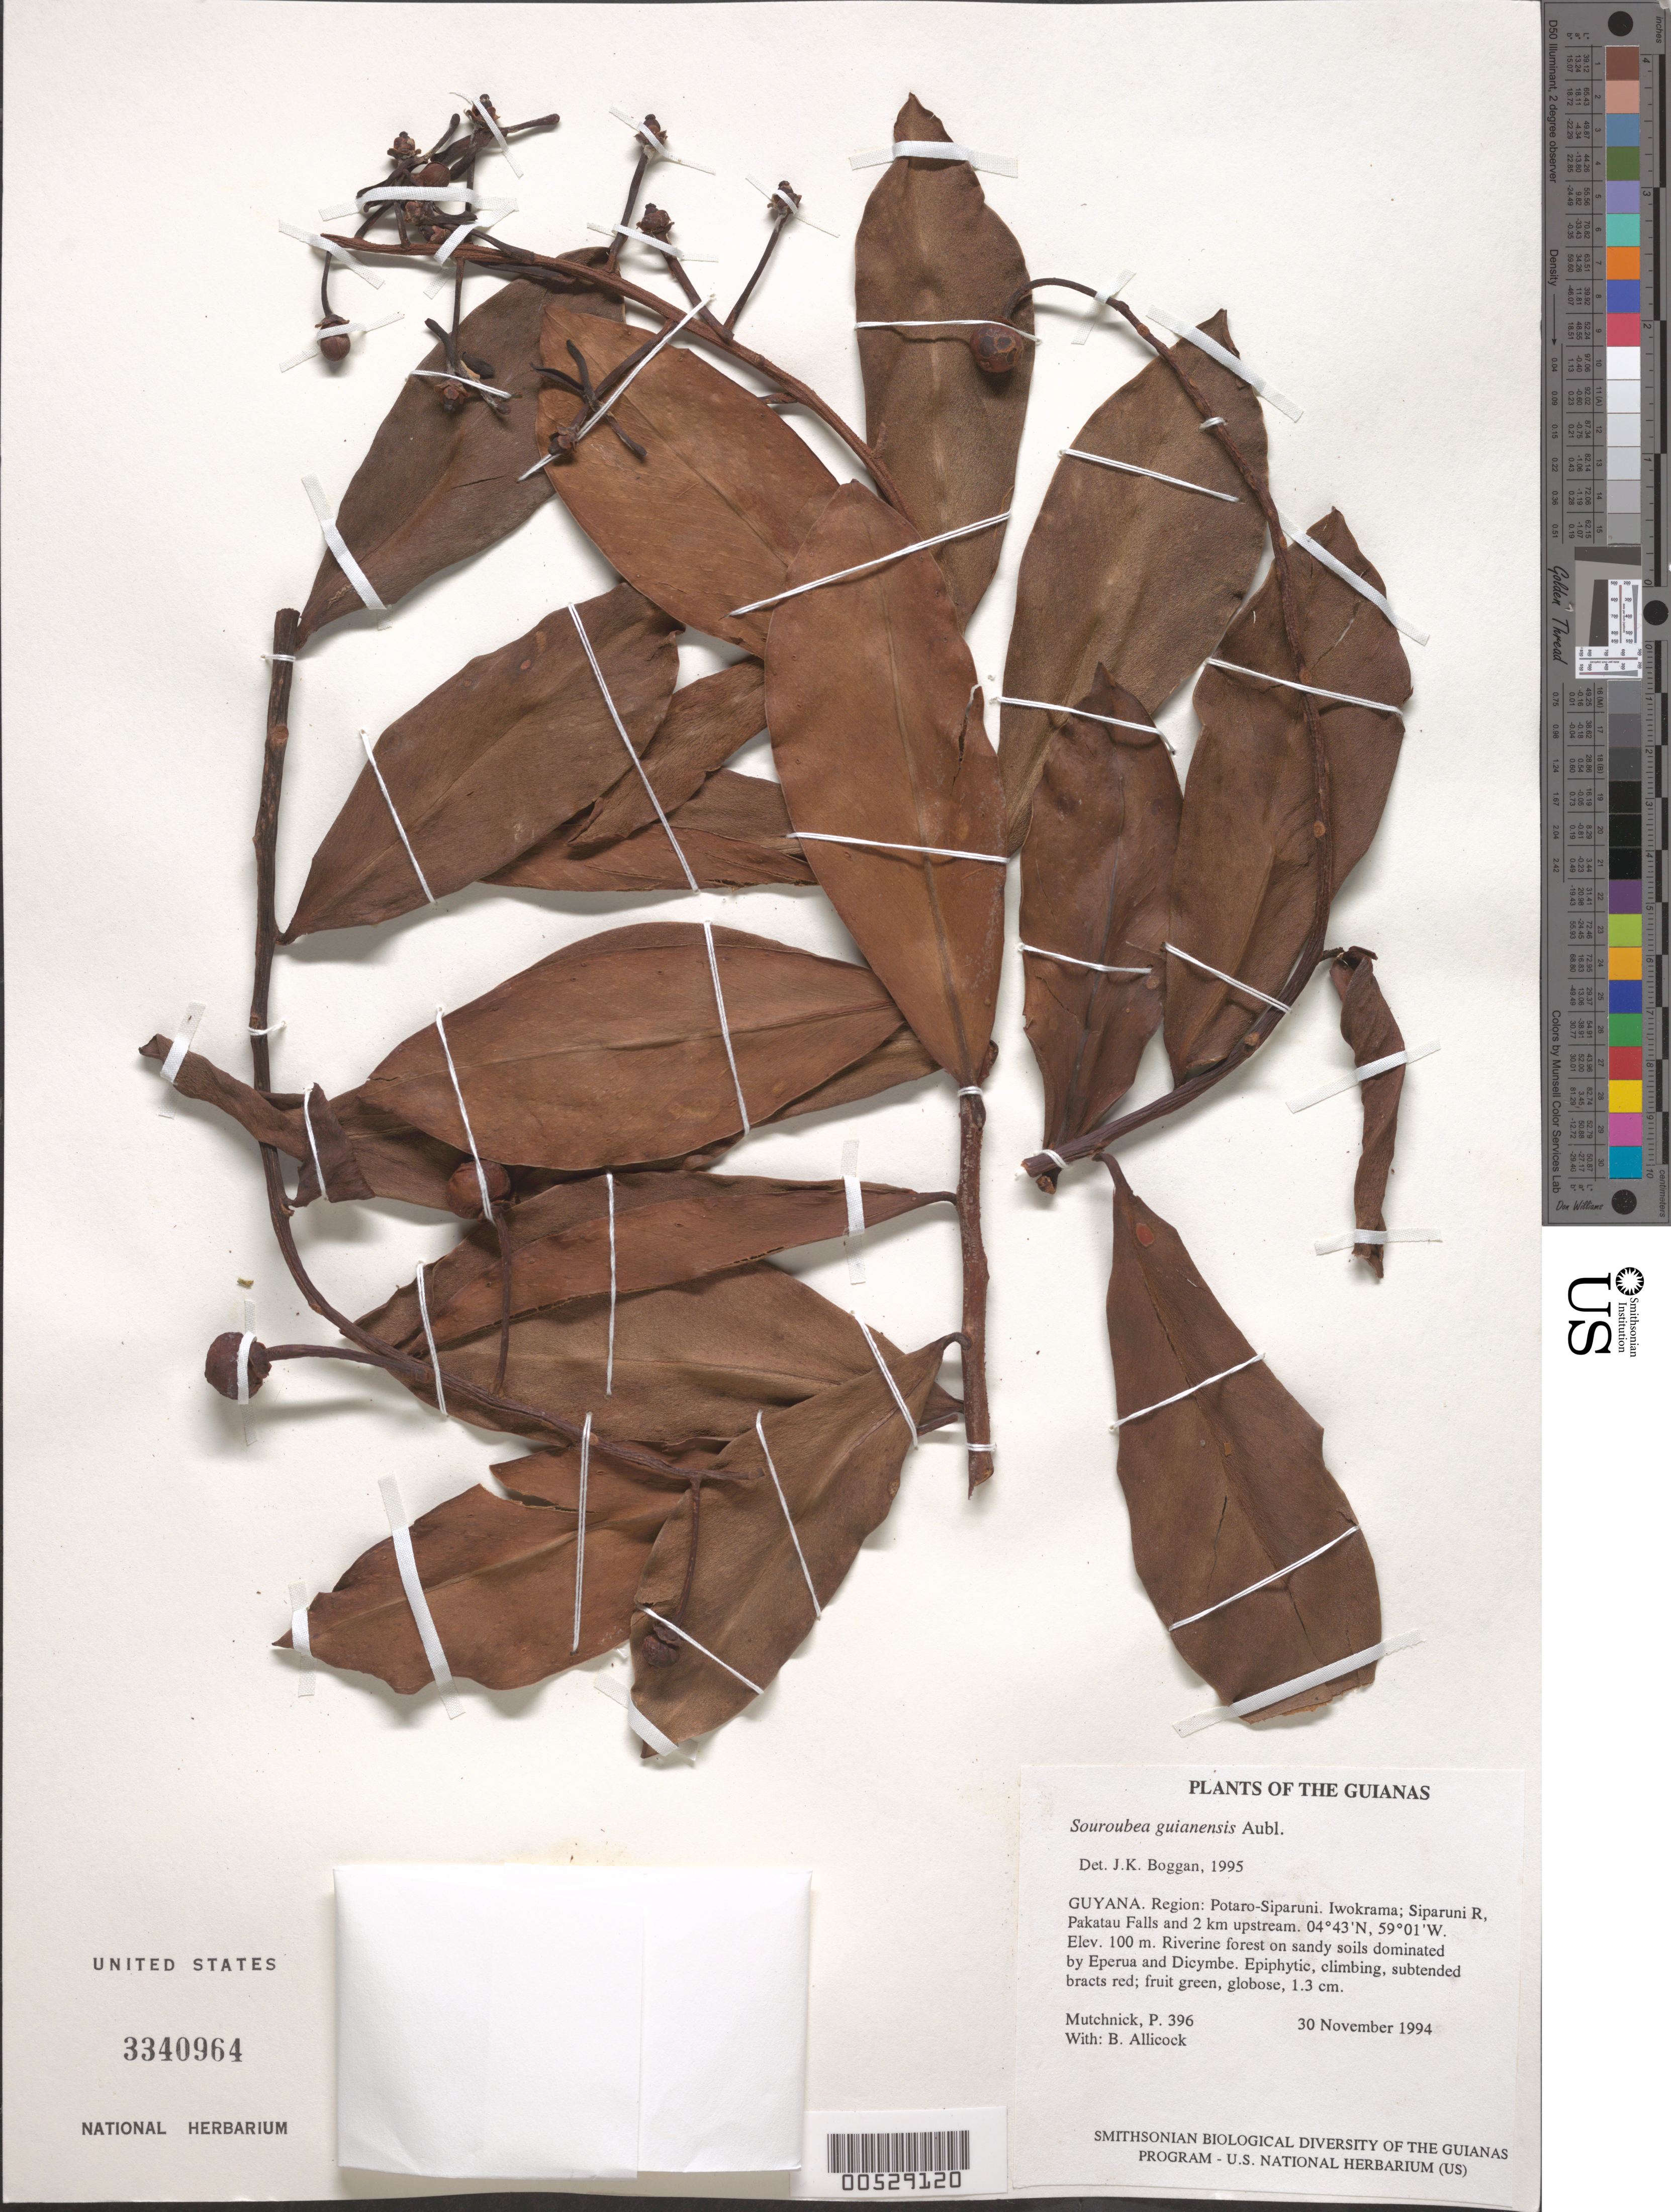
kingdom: Plantae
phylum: Tracheophyta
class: Magnoliopsida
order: Ericales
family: Marcgraviaceae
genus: Souroubea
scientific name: Souroubea guianensis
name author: Aubl.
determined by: Boggan, J. K., (US), NMNH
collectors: P. Mutchnick & B. Allicock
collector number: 396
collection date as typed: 30 November 1994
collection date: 1994-11-30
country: Guyana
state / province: Potaro-Siparuni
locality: Iwokrama; Siparuni R, Pakatau Falls and 2 km upstream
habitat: Riverine forest on sandy soils dominated by Eperua and Dicymbe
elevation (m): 100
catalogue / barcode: US 3340964